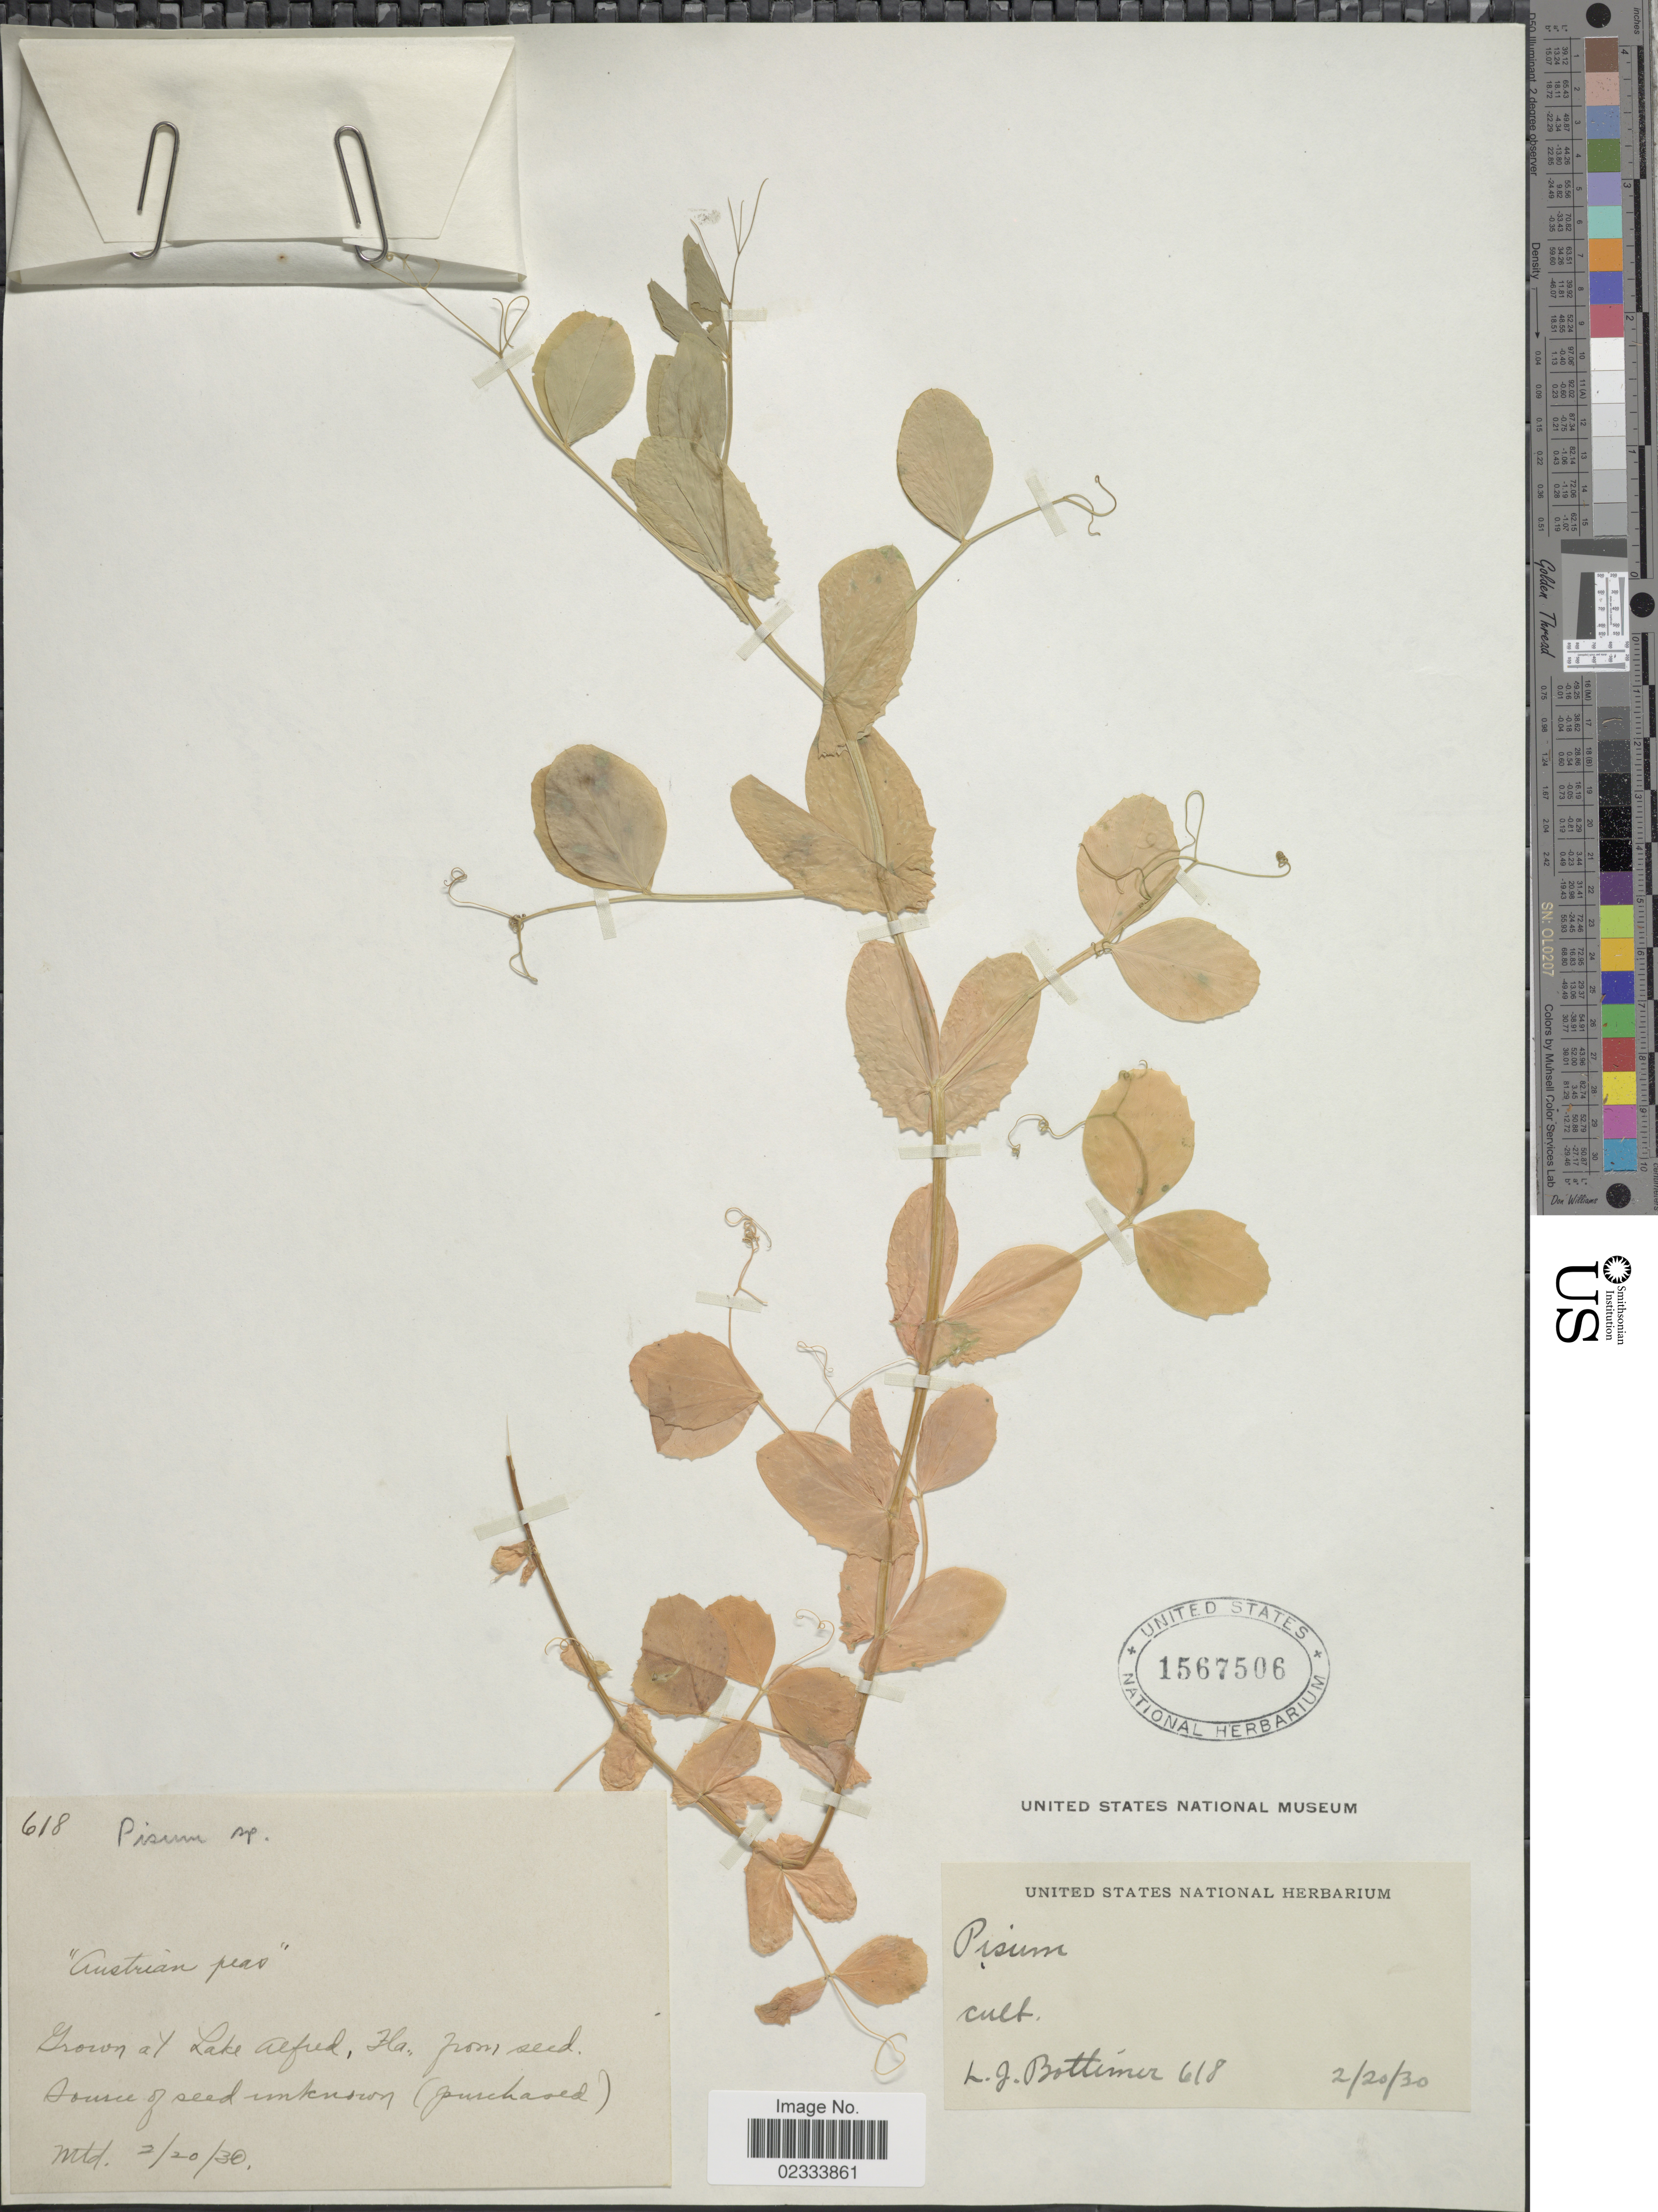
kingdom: Plantae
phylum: Tracheophyta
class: Magnoliopsida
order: Fabales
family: Fabaceae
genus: Pisum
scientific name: Pisum sp.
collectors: L. Bottimer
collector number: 618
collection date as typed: Transcribed d/m/y: 20/2/30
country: United States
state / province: Florida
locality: Lake Alfred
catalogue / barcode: US 1567506